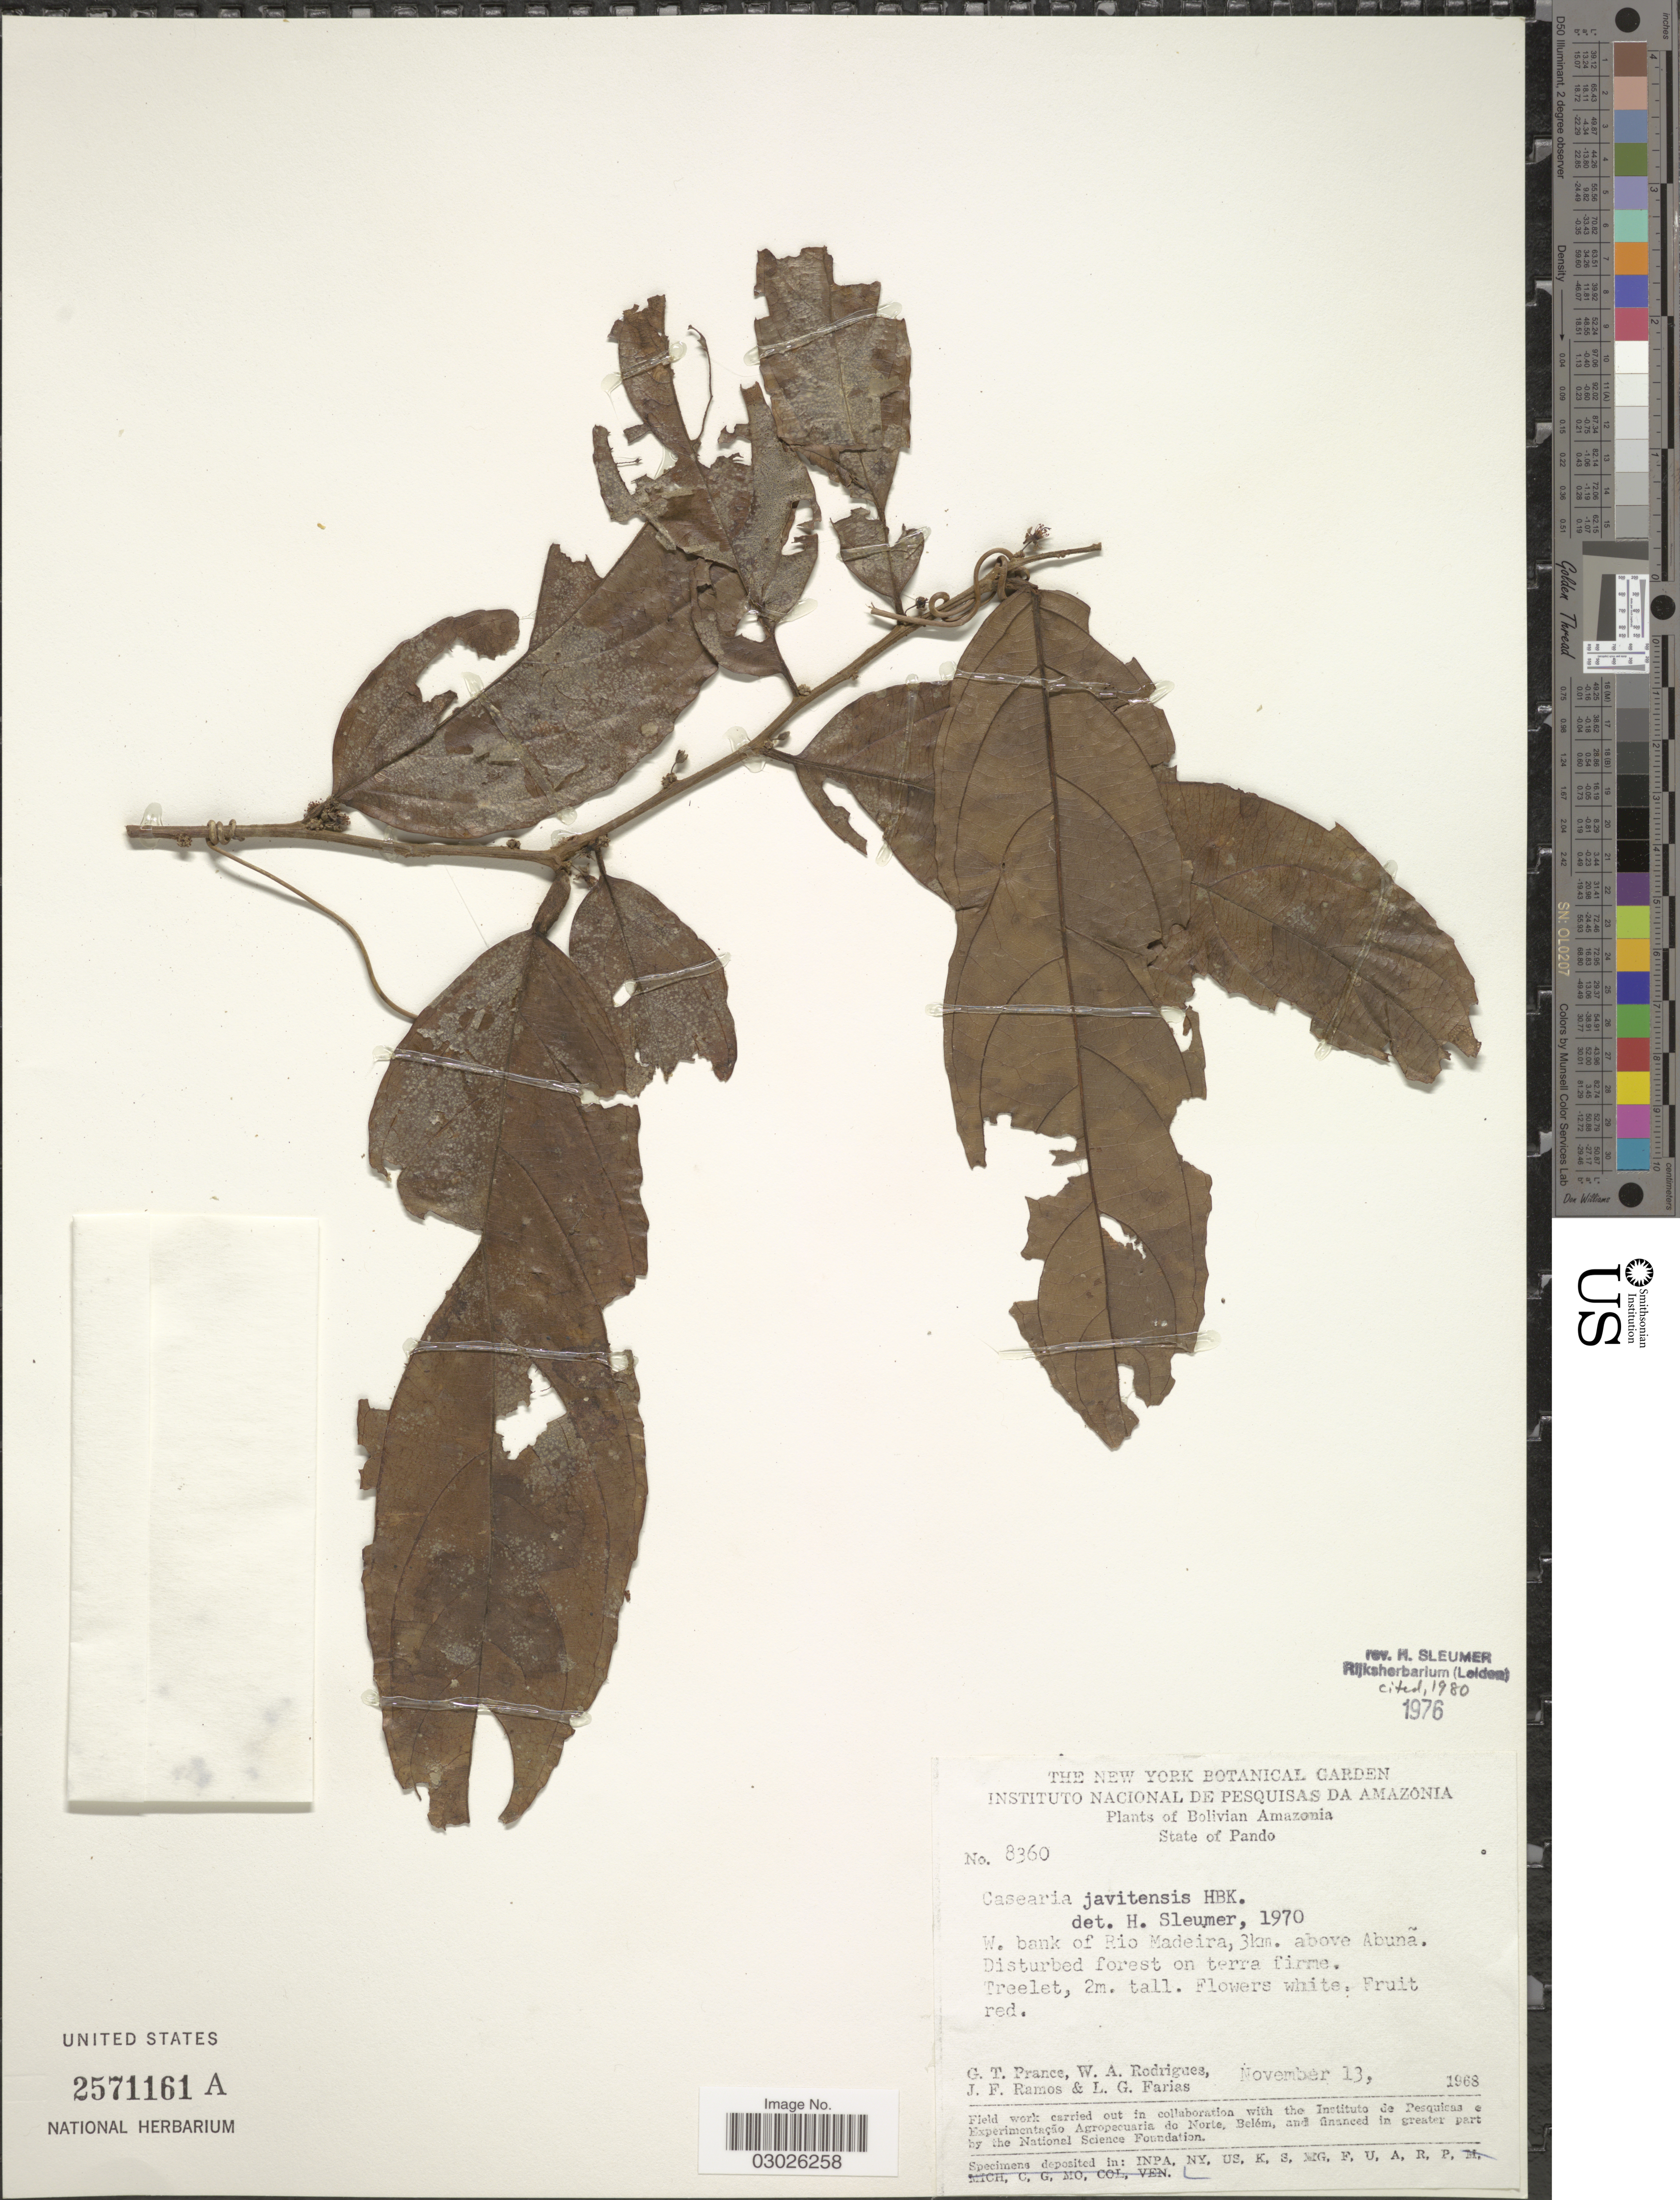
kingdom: Plantae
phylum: Tracheophyta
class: Magnoliopsida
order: Malpighiales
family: Salicaceae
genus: Piparea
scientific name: Piparea multiflora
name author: C.F. Gaertn.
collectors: G. T. Prance, W. Rodriguez, J. F. Ramos & L. G. Farias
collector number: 8360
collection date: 1968-11-13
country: Bolivia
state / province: Pando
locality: Bolivian Amazonias, State of Pando, W. bank of Rio Madeira, 3km. above Abuña.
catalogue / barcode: US 2571161A